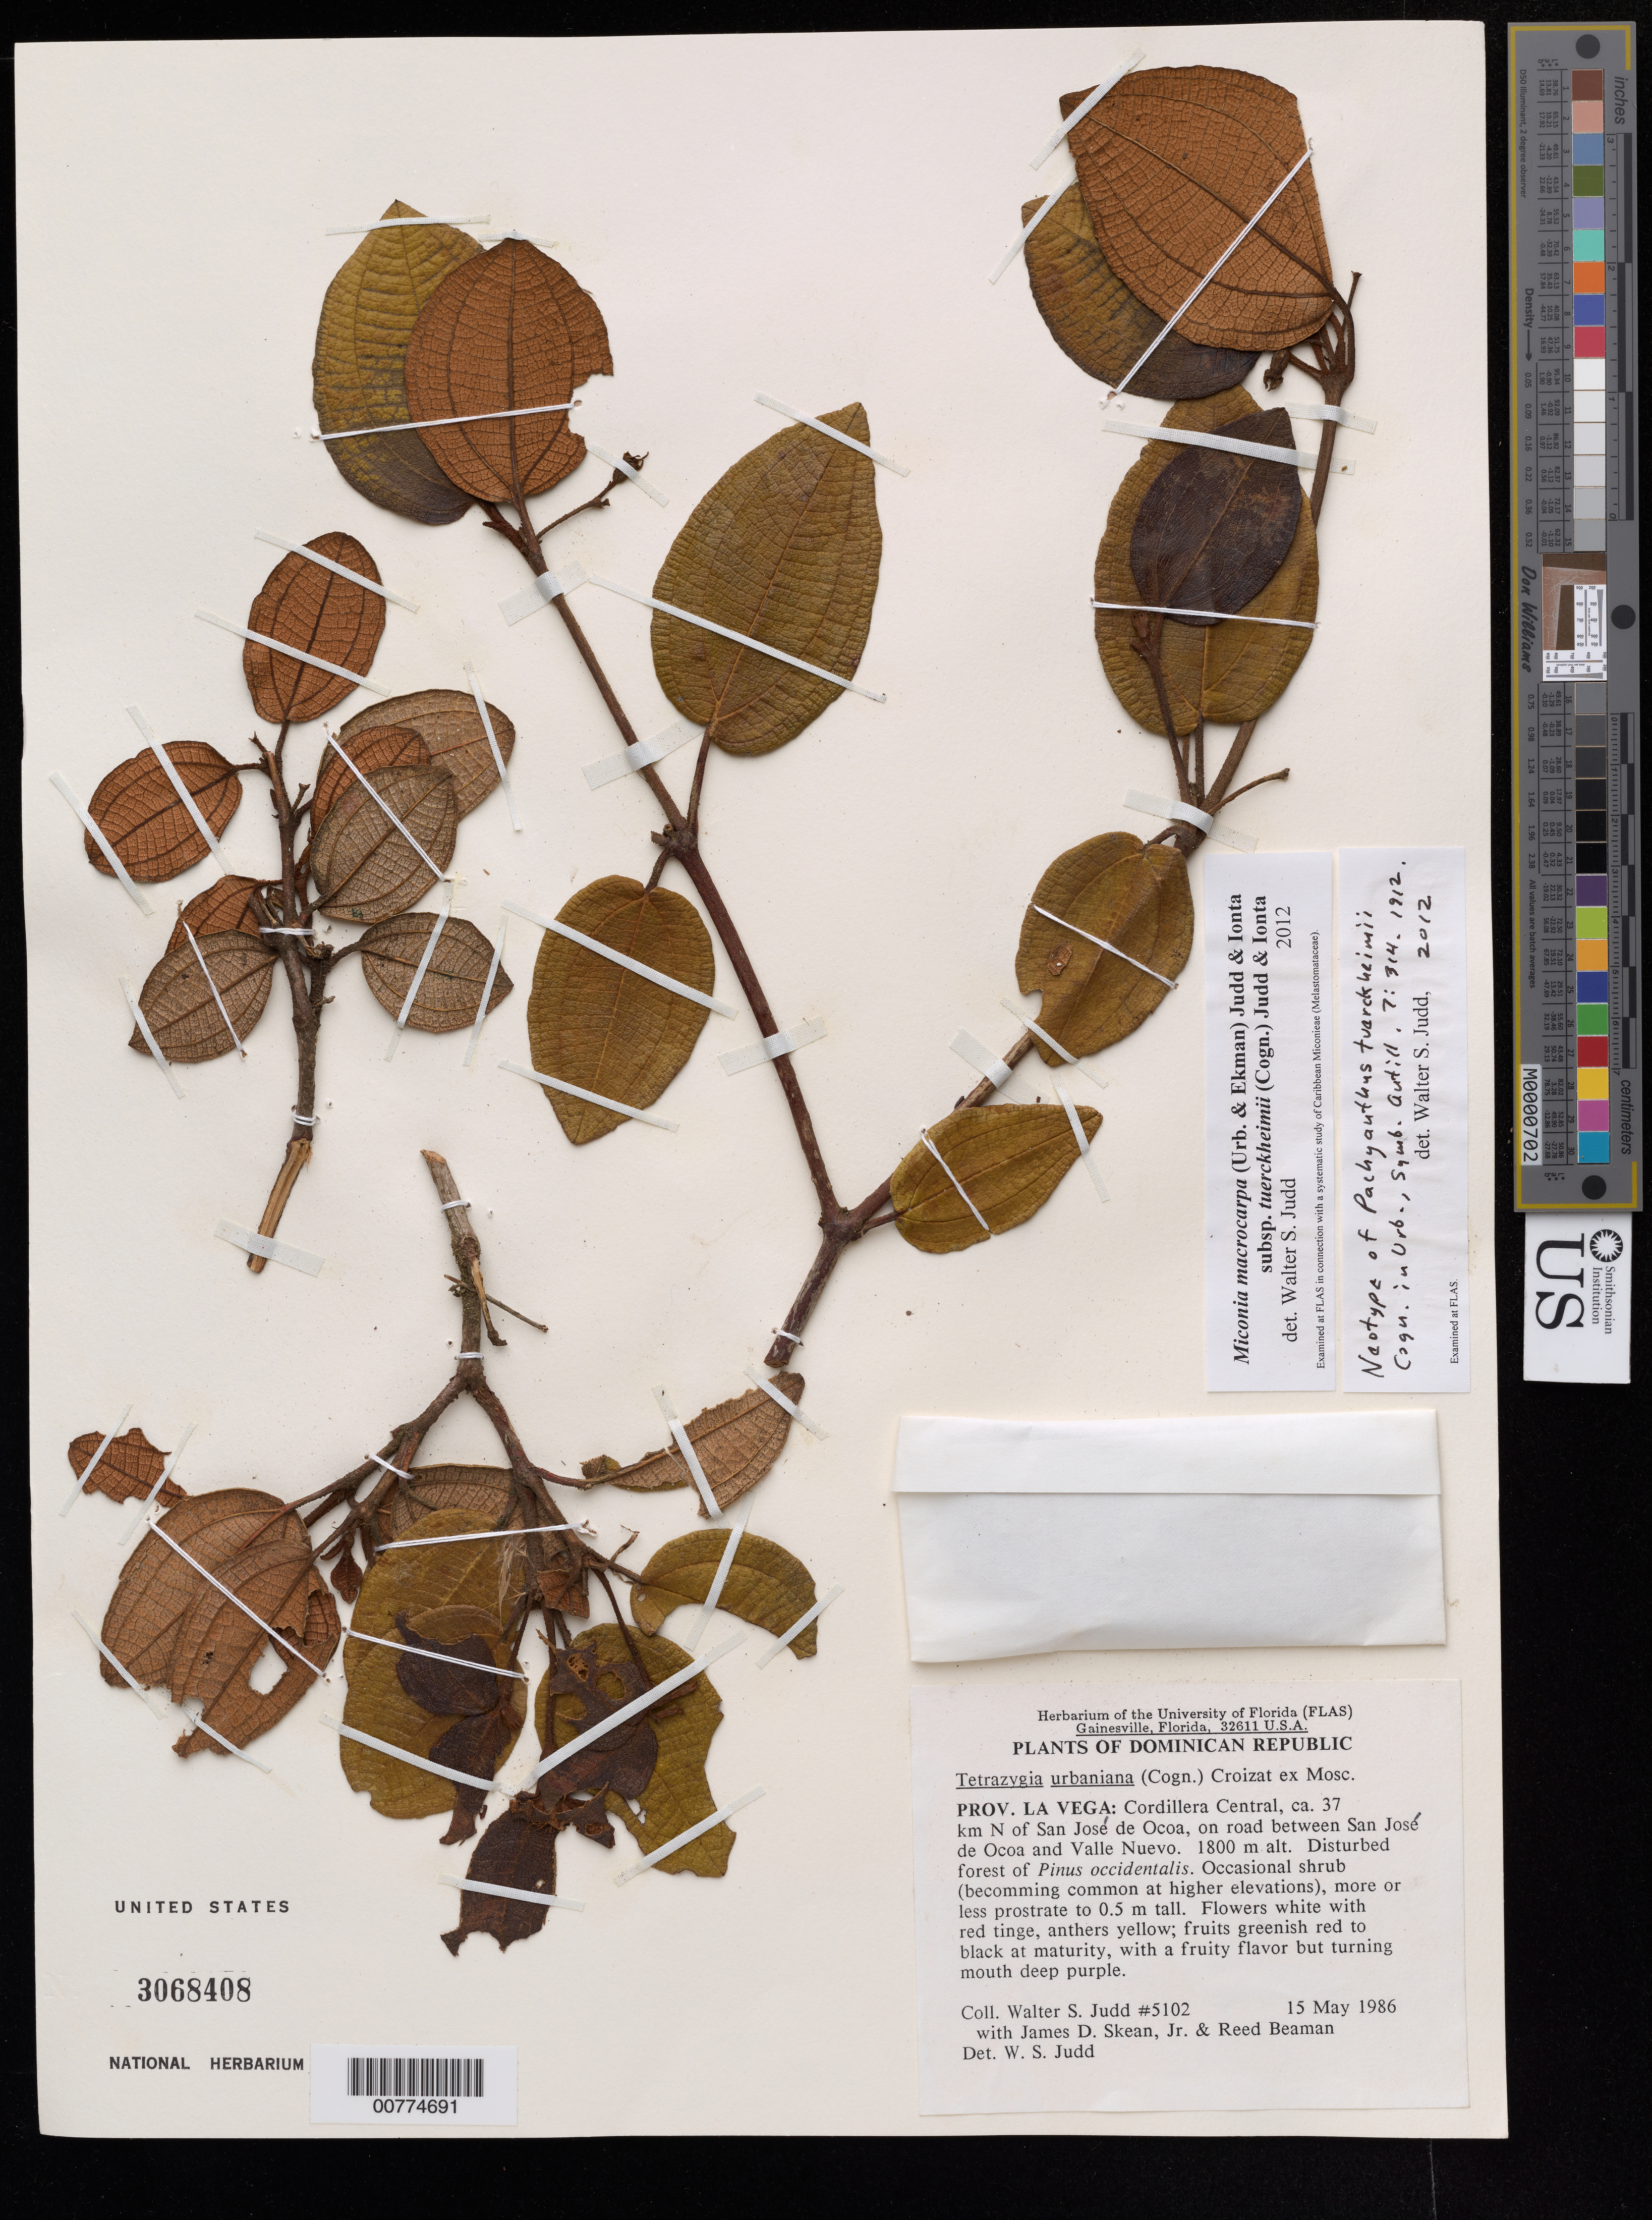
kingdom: Plantae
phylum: Tracheophyta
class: Magnoliopsida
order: Myrtales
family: Melastomataceae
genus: Pachyanthus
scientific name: Pachyanthus tuerckheimii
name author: Cogn.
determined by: Judd, Walter S.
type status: Neotype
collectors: W. S. Judd, J. D. Skean & R. S. Beaman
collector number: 5102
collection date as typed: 15 May 1986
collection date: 1986-05-15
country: Dominican Republic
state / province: La Vega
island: Hispaniola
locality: Cordillera Central, 37 km N of San José de Ocoa, on road between San José de Ocoa and Valle Nuevo.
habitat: Disturbed forest of Pinus occidentalis.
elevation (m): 1800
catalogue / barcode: US 3068408